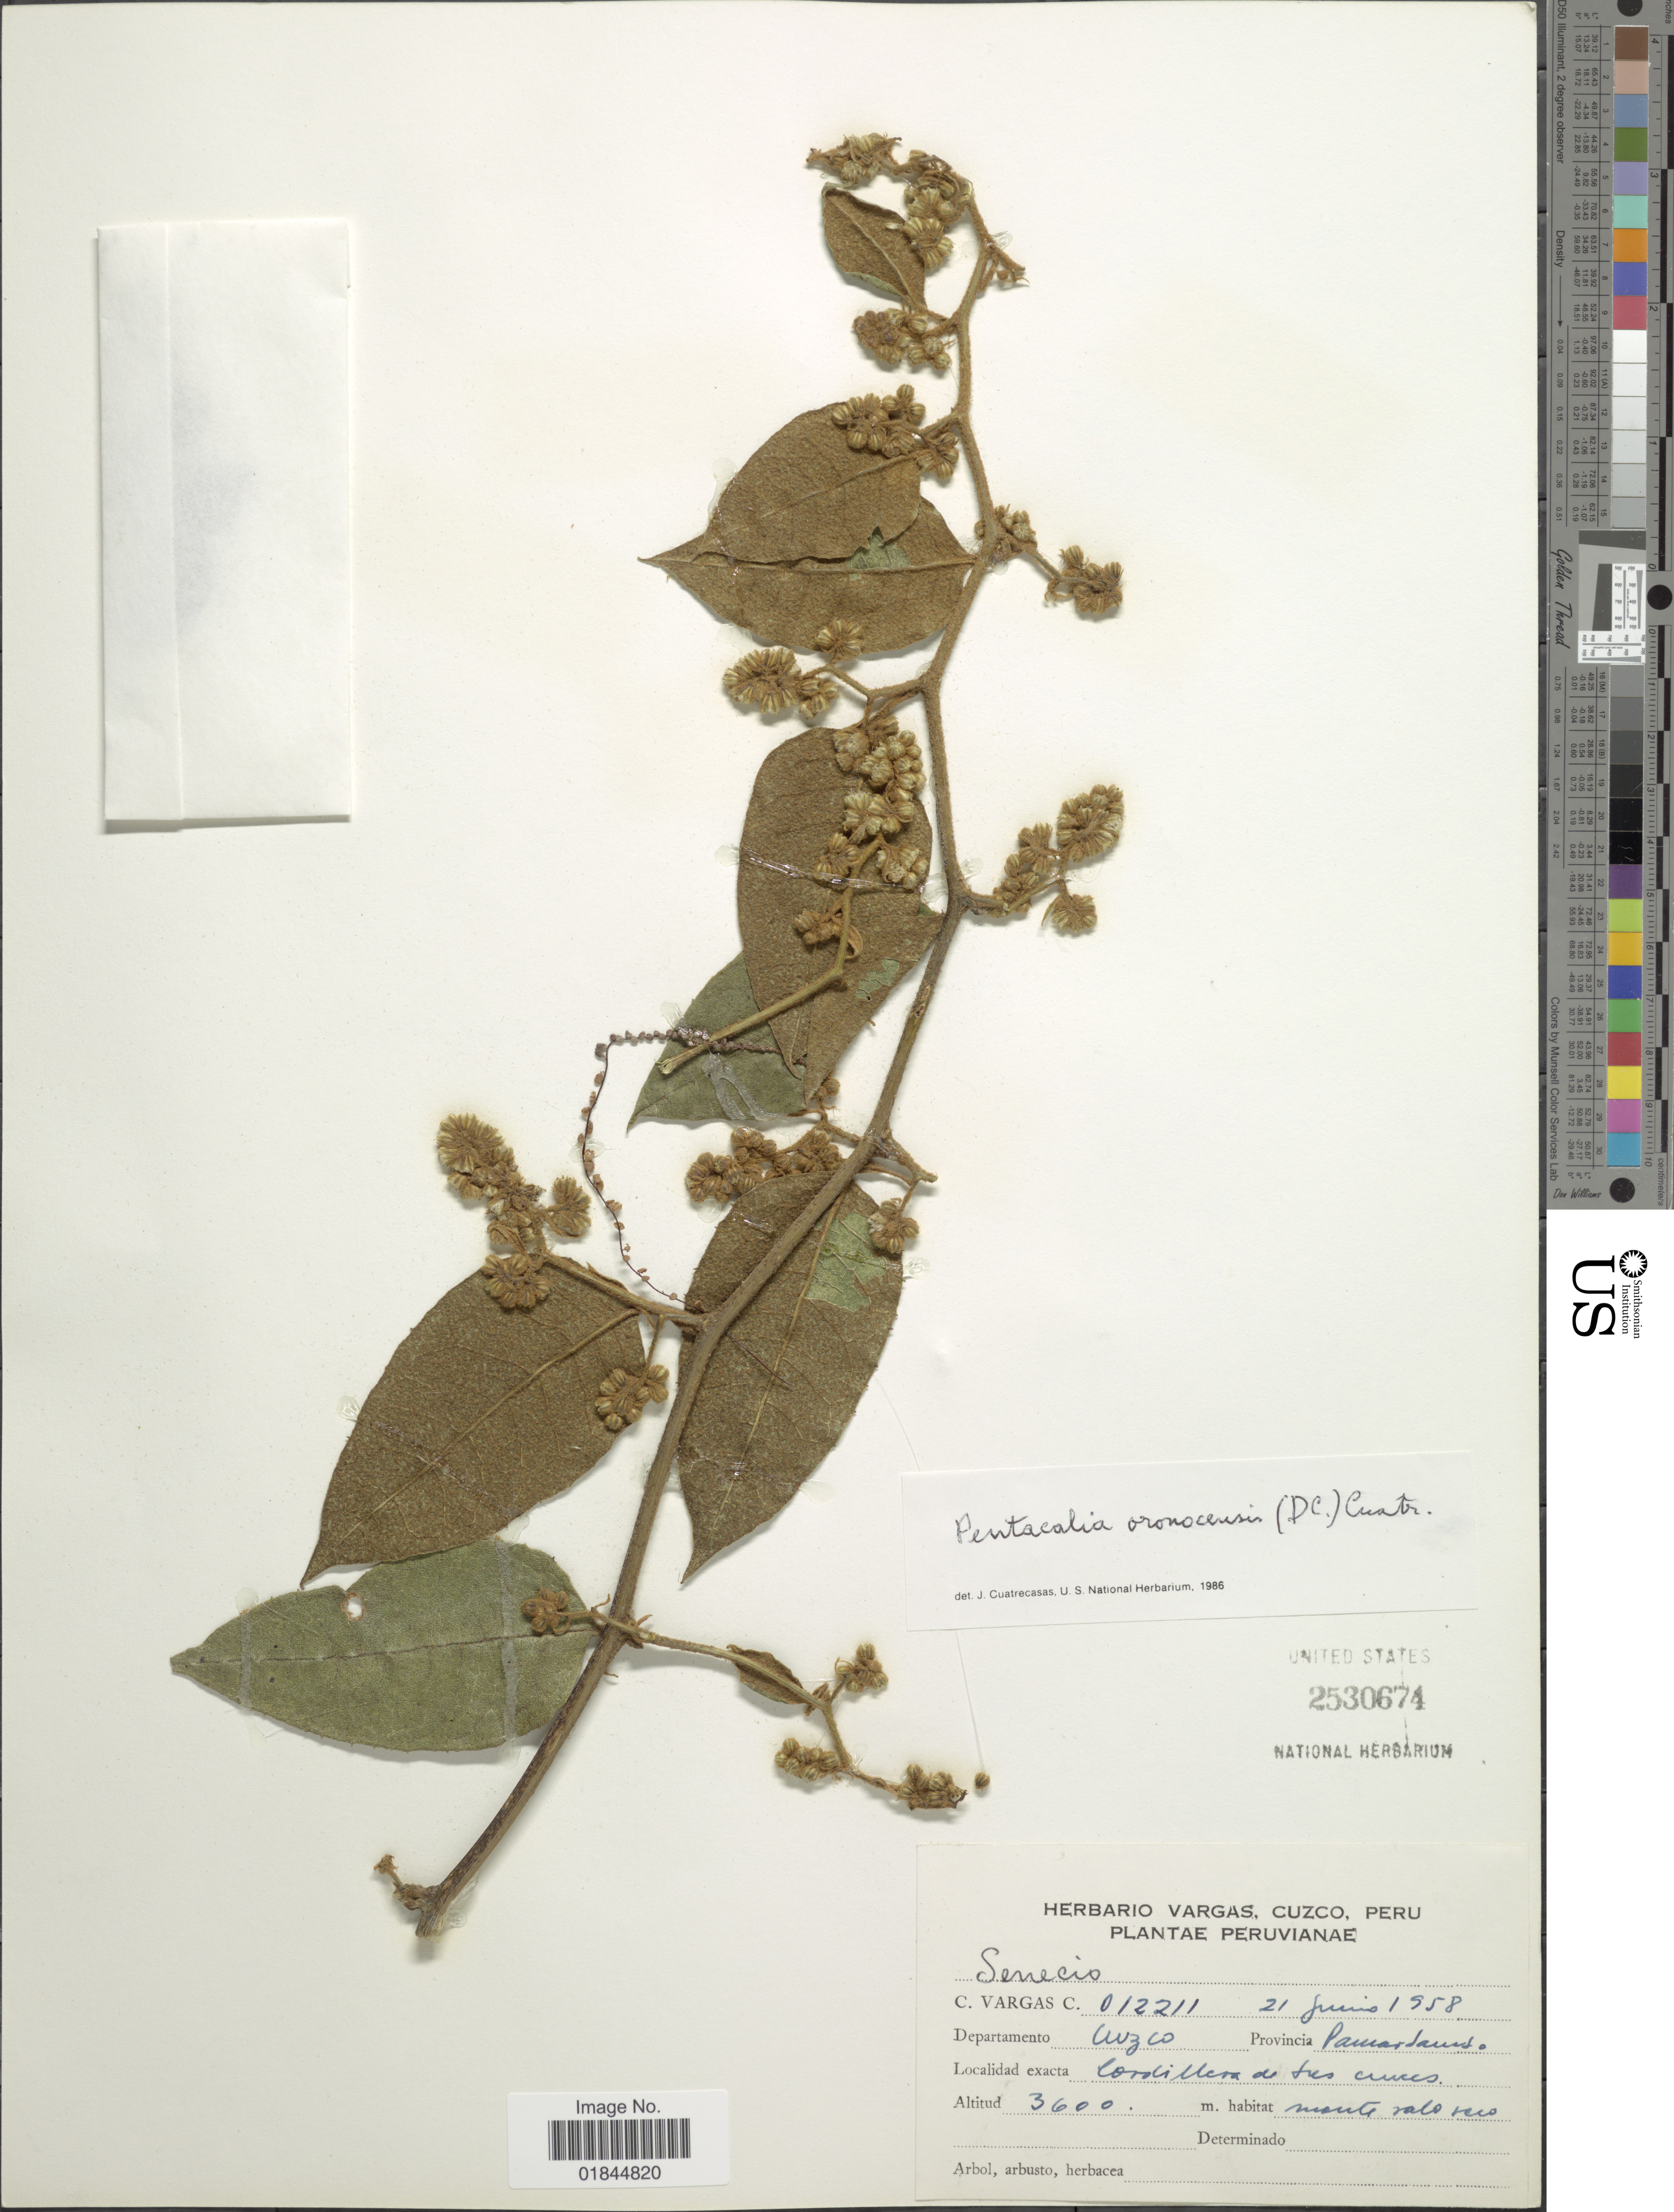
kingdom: Plantae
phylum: Tracheophyta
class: Magnoliopsida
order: Asterales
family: Asteraceae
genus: Pentacalia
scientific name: Pentacalia oronocensis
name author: (DC.) Cuatrec.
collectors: C. Vargas Calderón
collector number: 012211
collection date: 1958-06-21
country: Peru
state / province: Cusco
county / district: Paucartambo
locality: Cordillera de Tres Cruces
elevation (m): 3600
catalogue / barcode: US 2530674